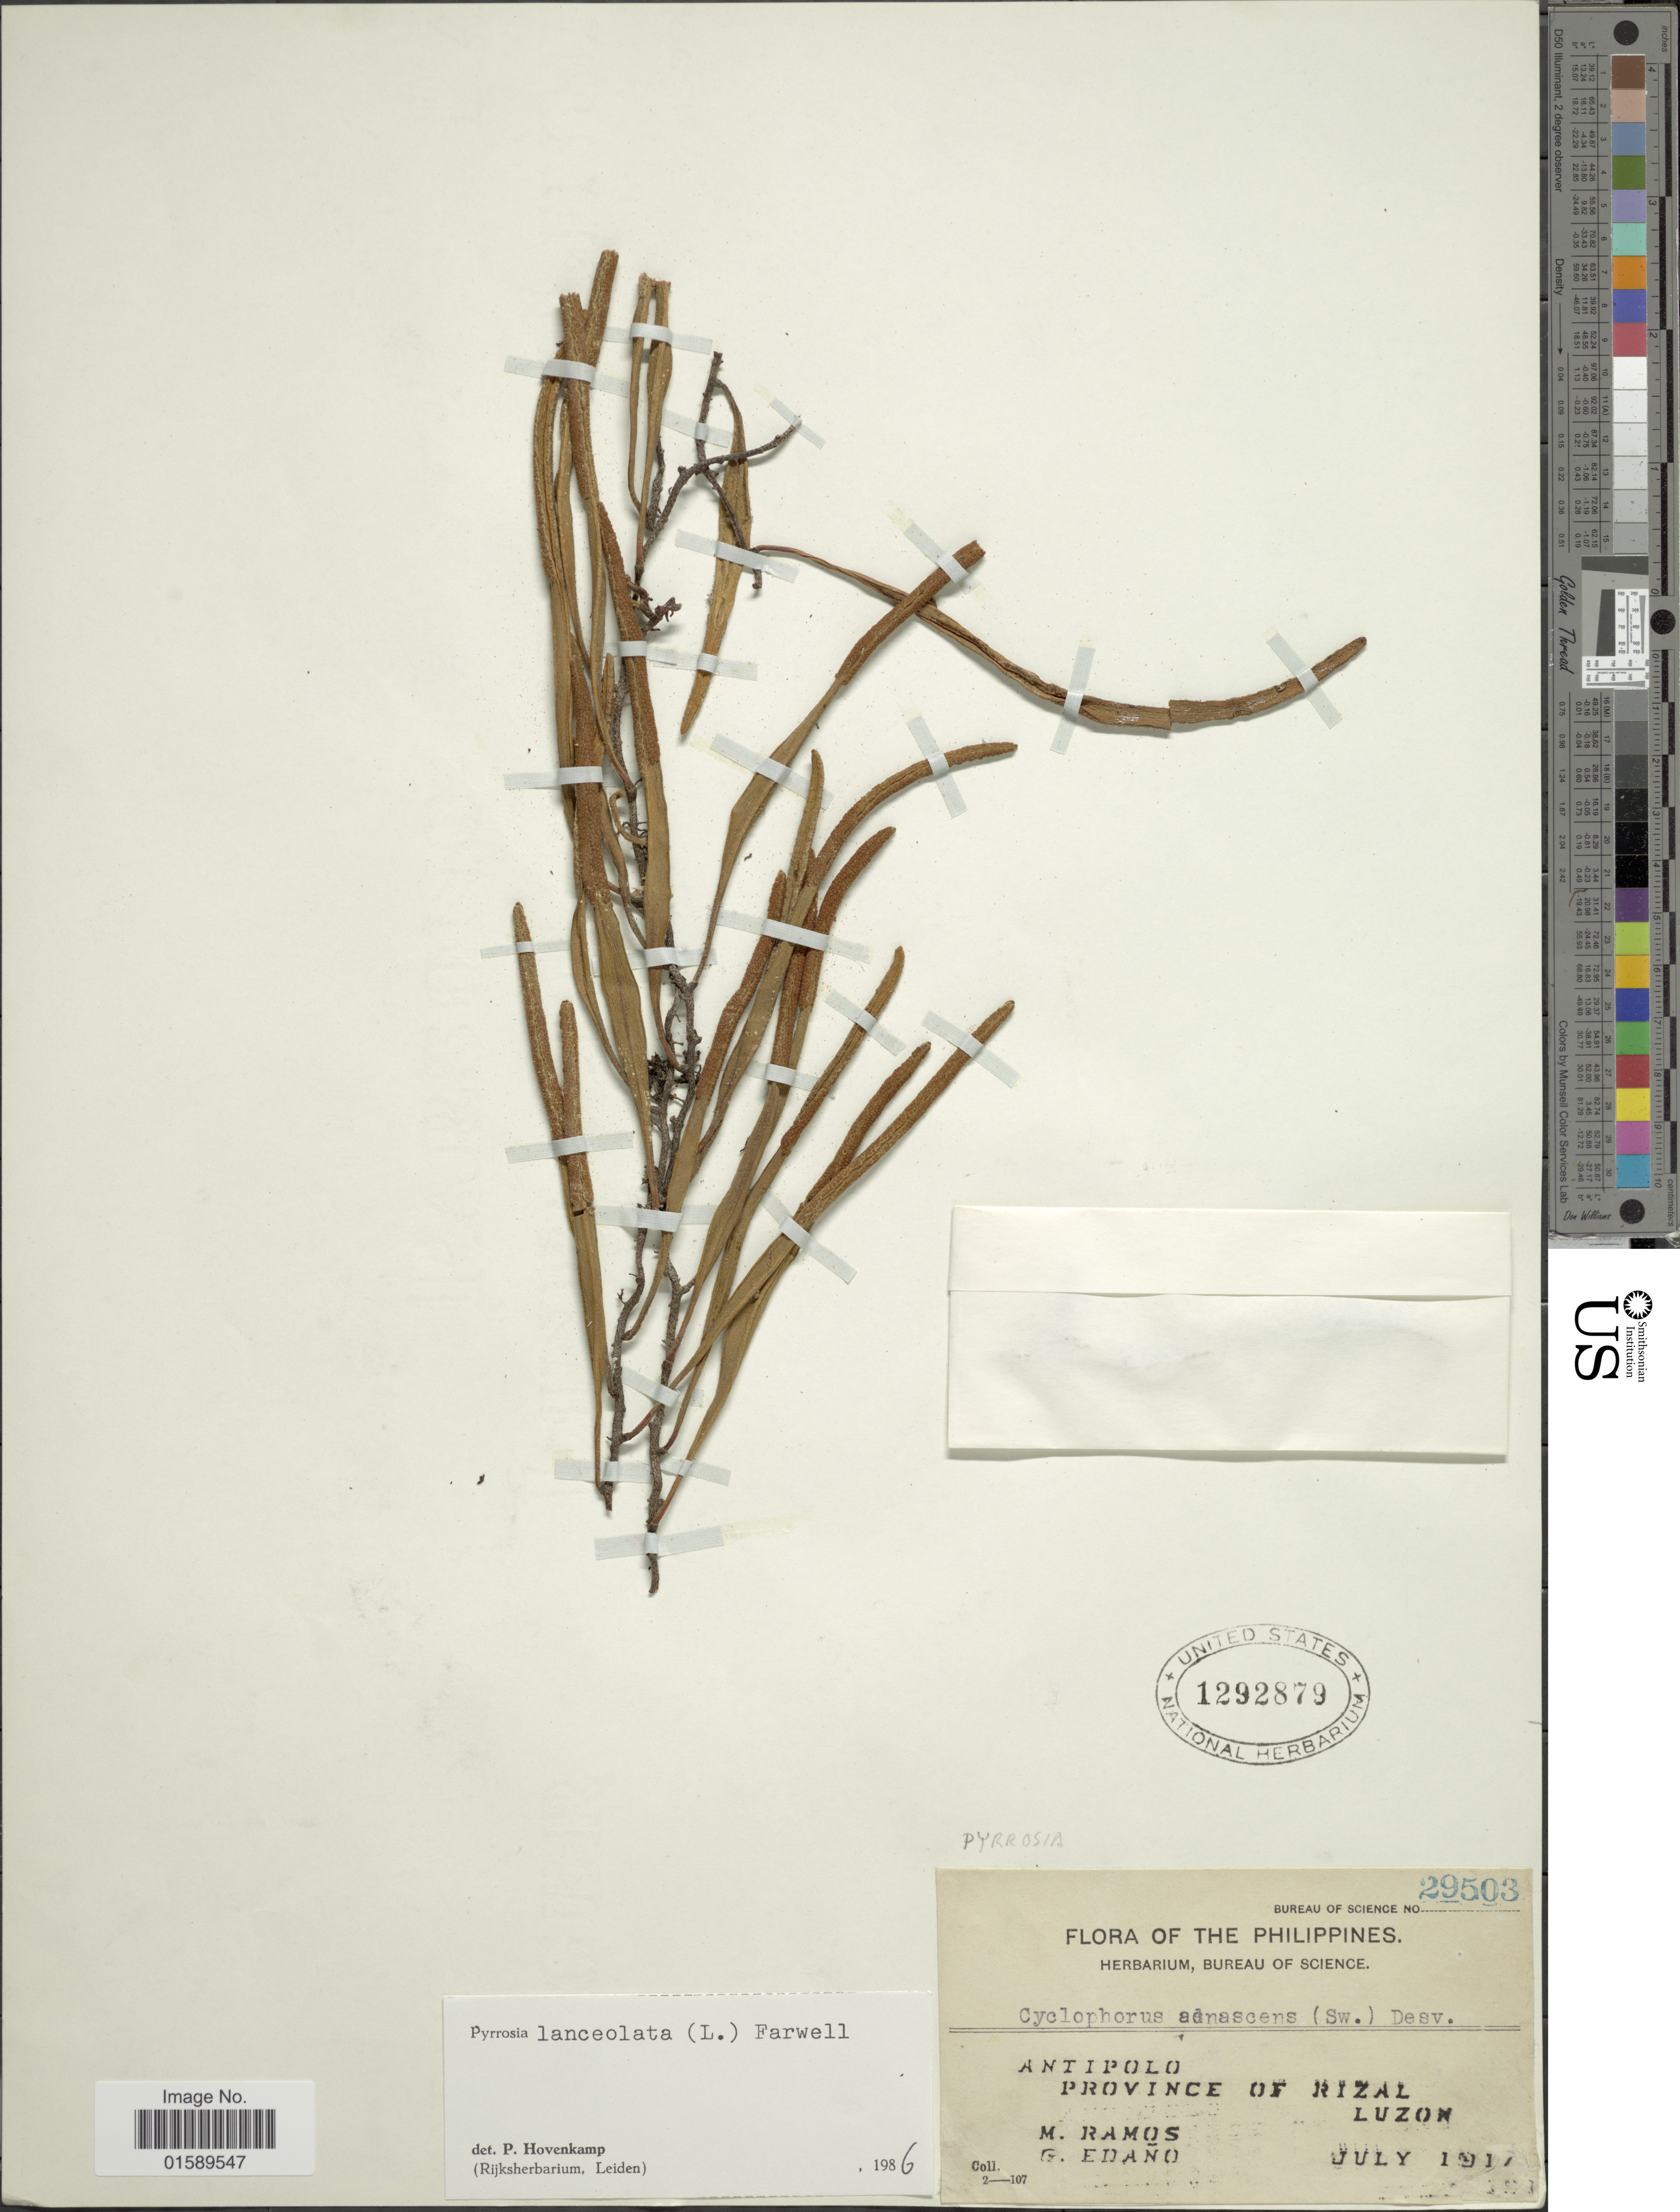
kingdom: Plantae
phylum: Tracheophyta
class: Polypodiopsida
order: Polypodiales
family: Polypodiaceae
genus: Pyrrosia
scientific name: Pyrrosia lanceolata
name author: (L.) Farw.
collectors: M. Ramos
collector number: Bureau of science 29503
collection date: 1917-07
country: Philippines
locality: Antipolo, Province of Rizal, Luzon.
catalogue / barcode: US 1292879